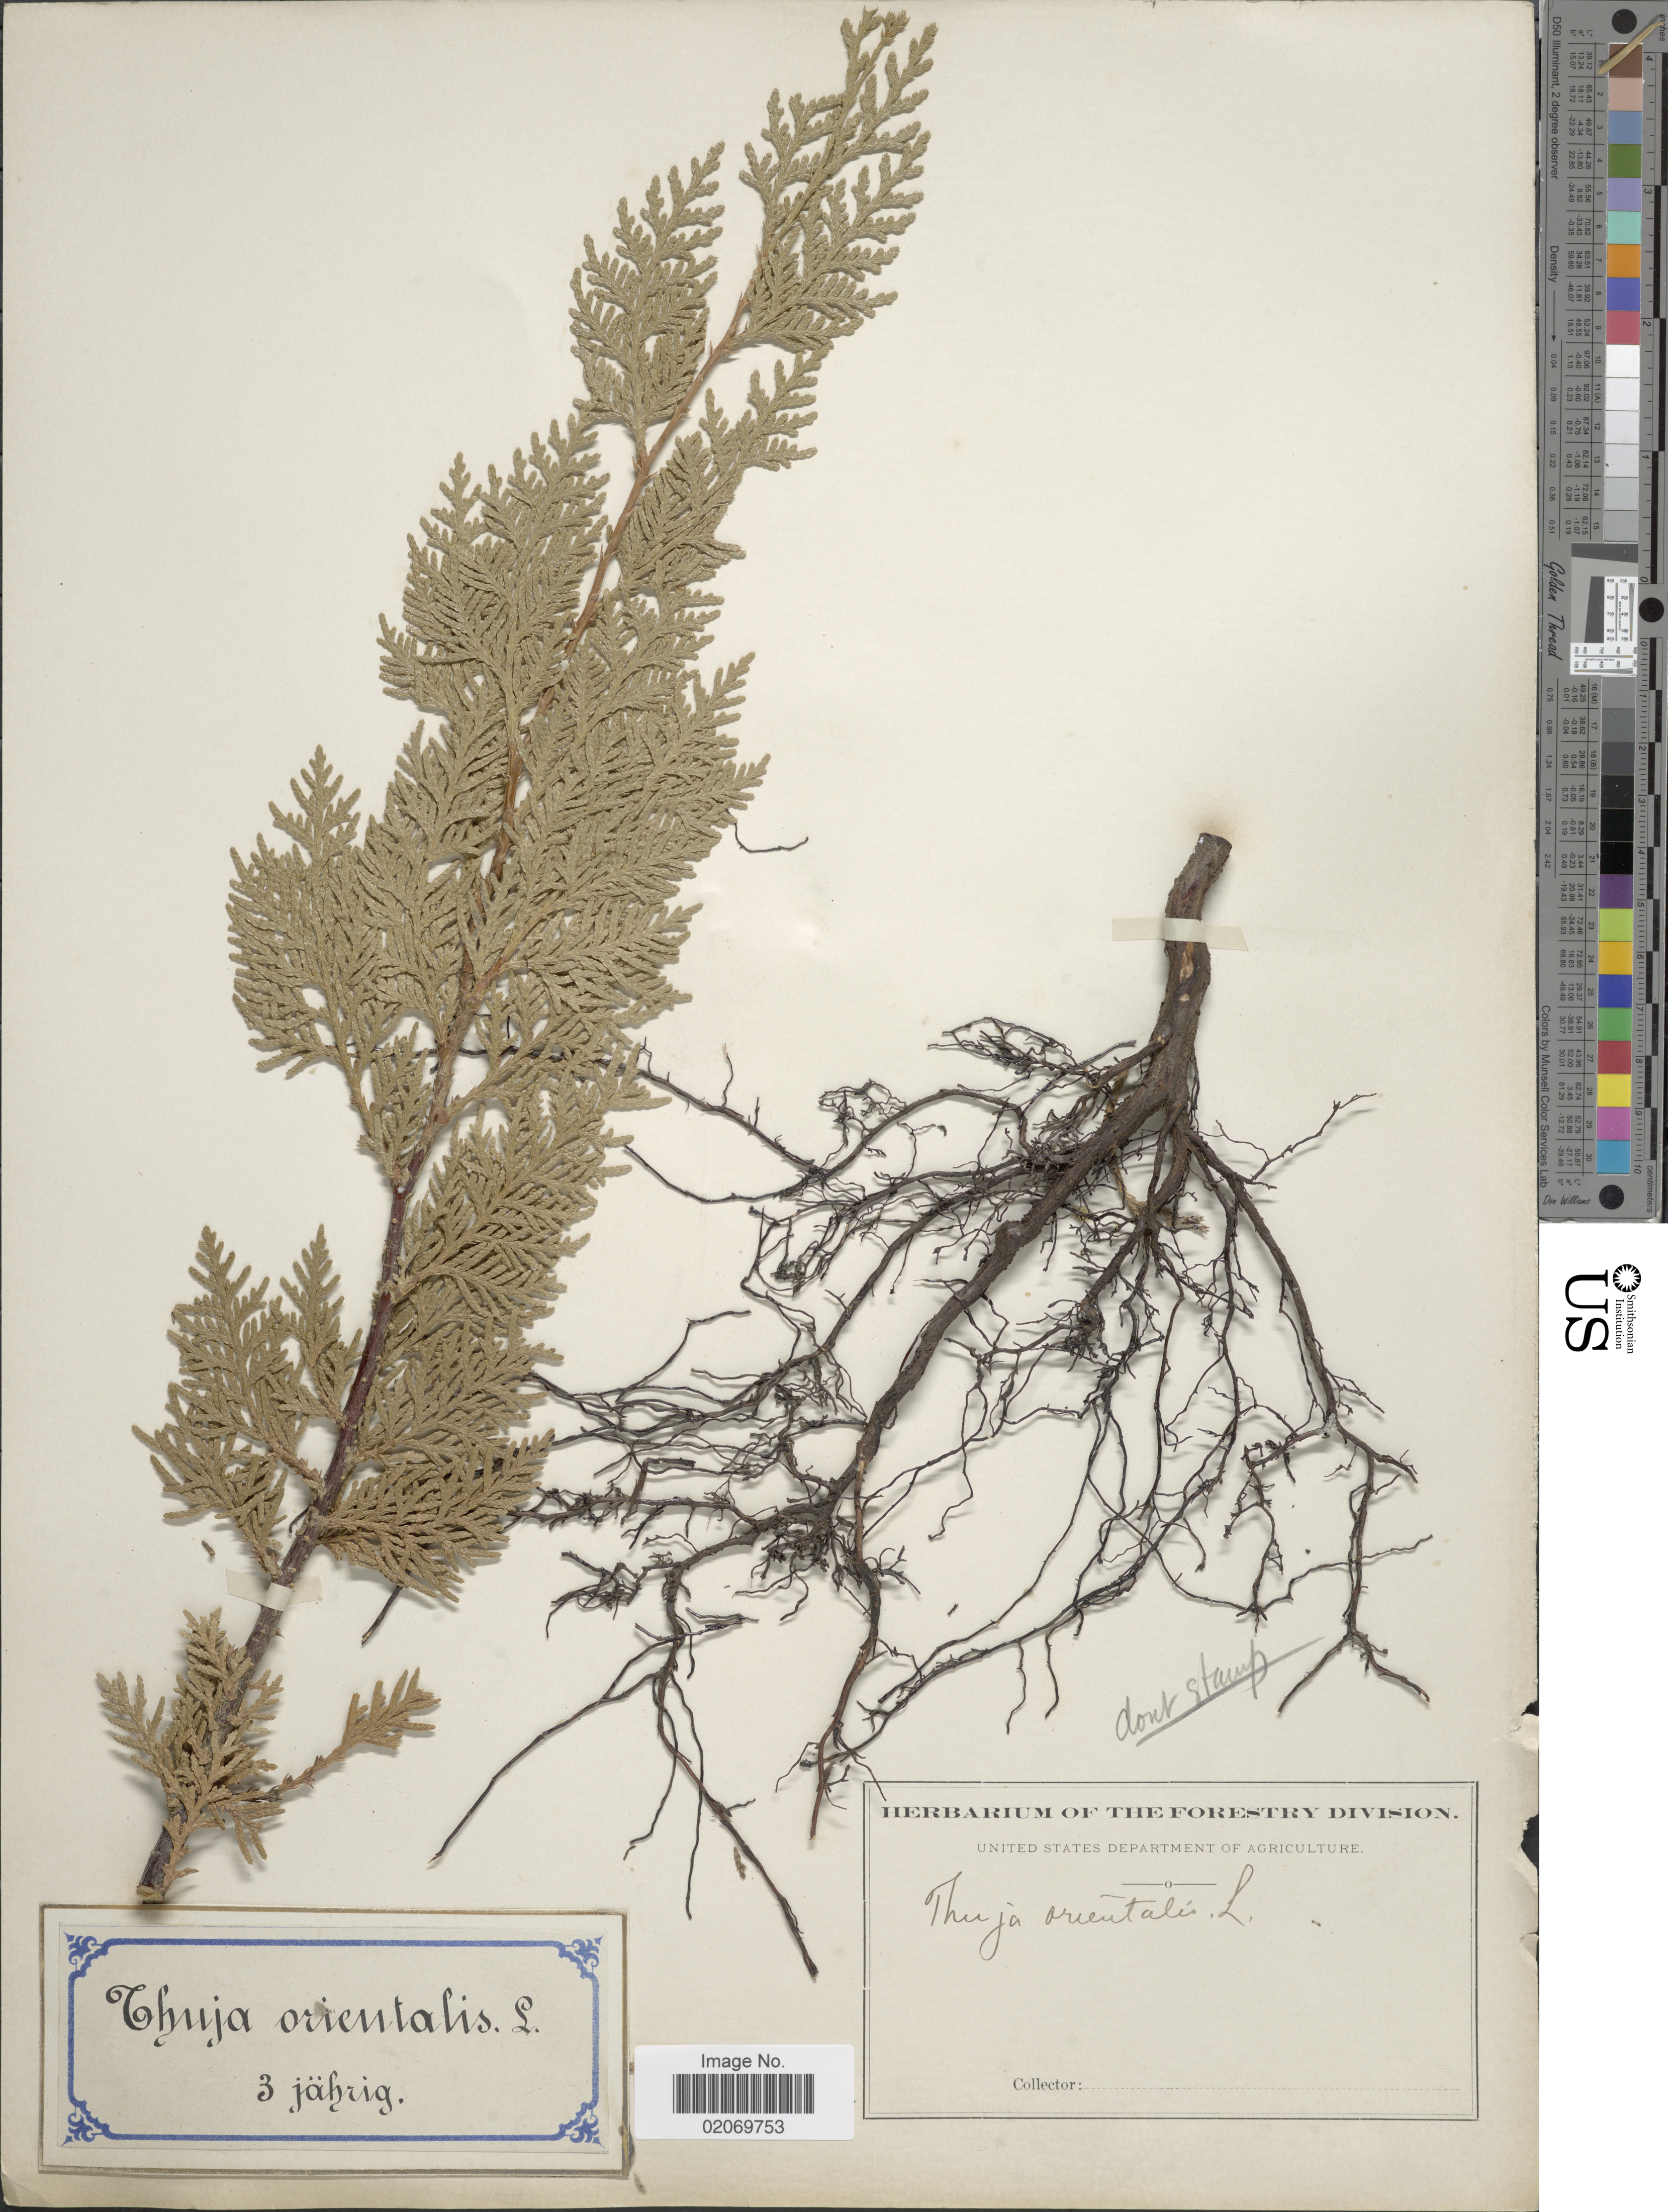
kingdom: Plantae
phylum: Tracheophyta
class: Pinopsida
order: Pinales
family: Cupressaceae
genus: Thuja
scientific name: Thuja orientalis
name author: L.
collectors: U.S. Department of Agriculture